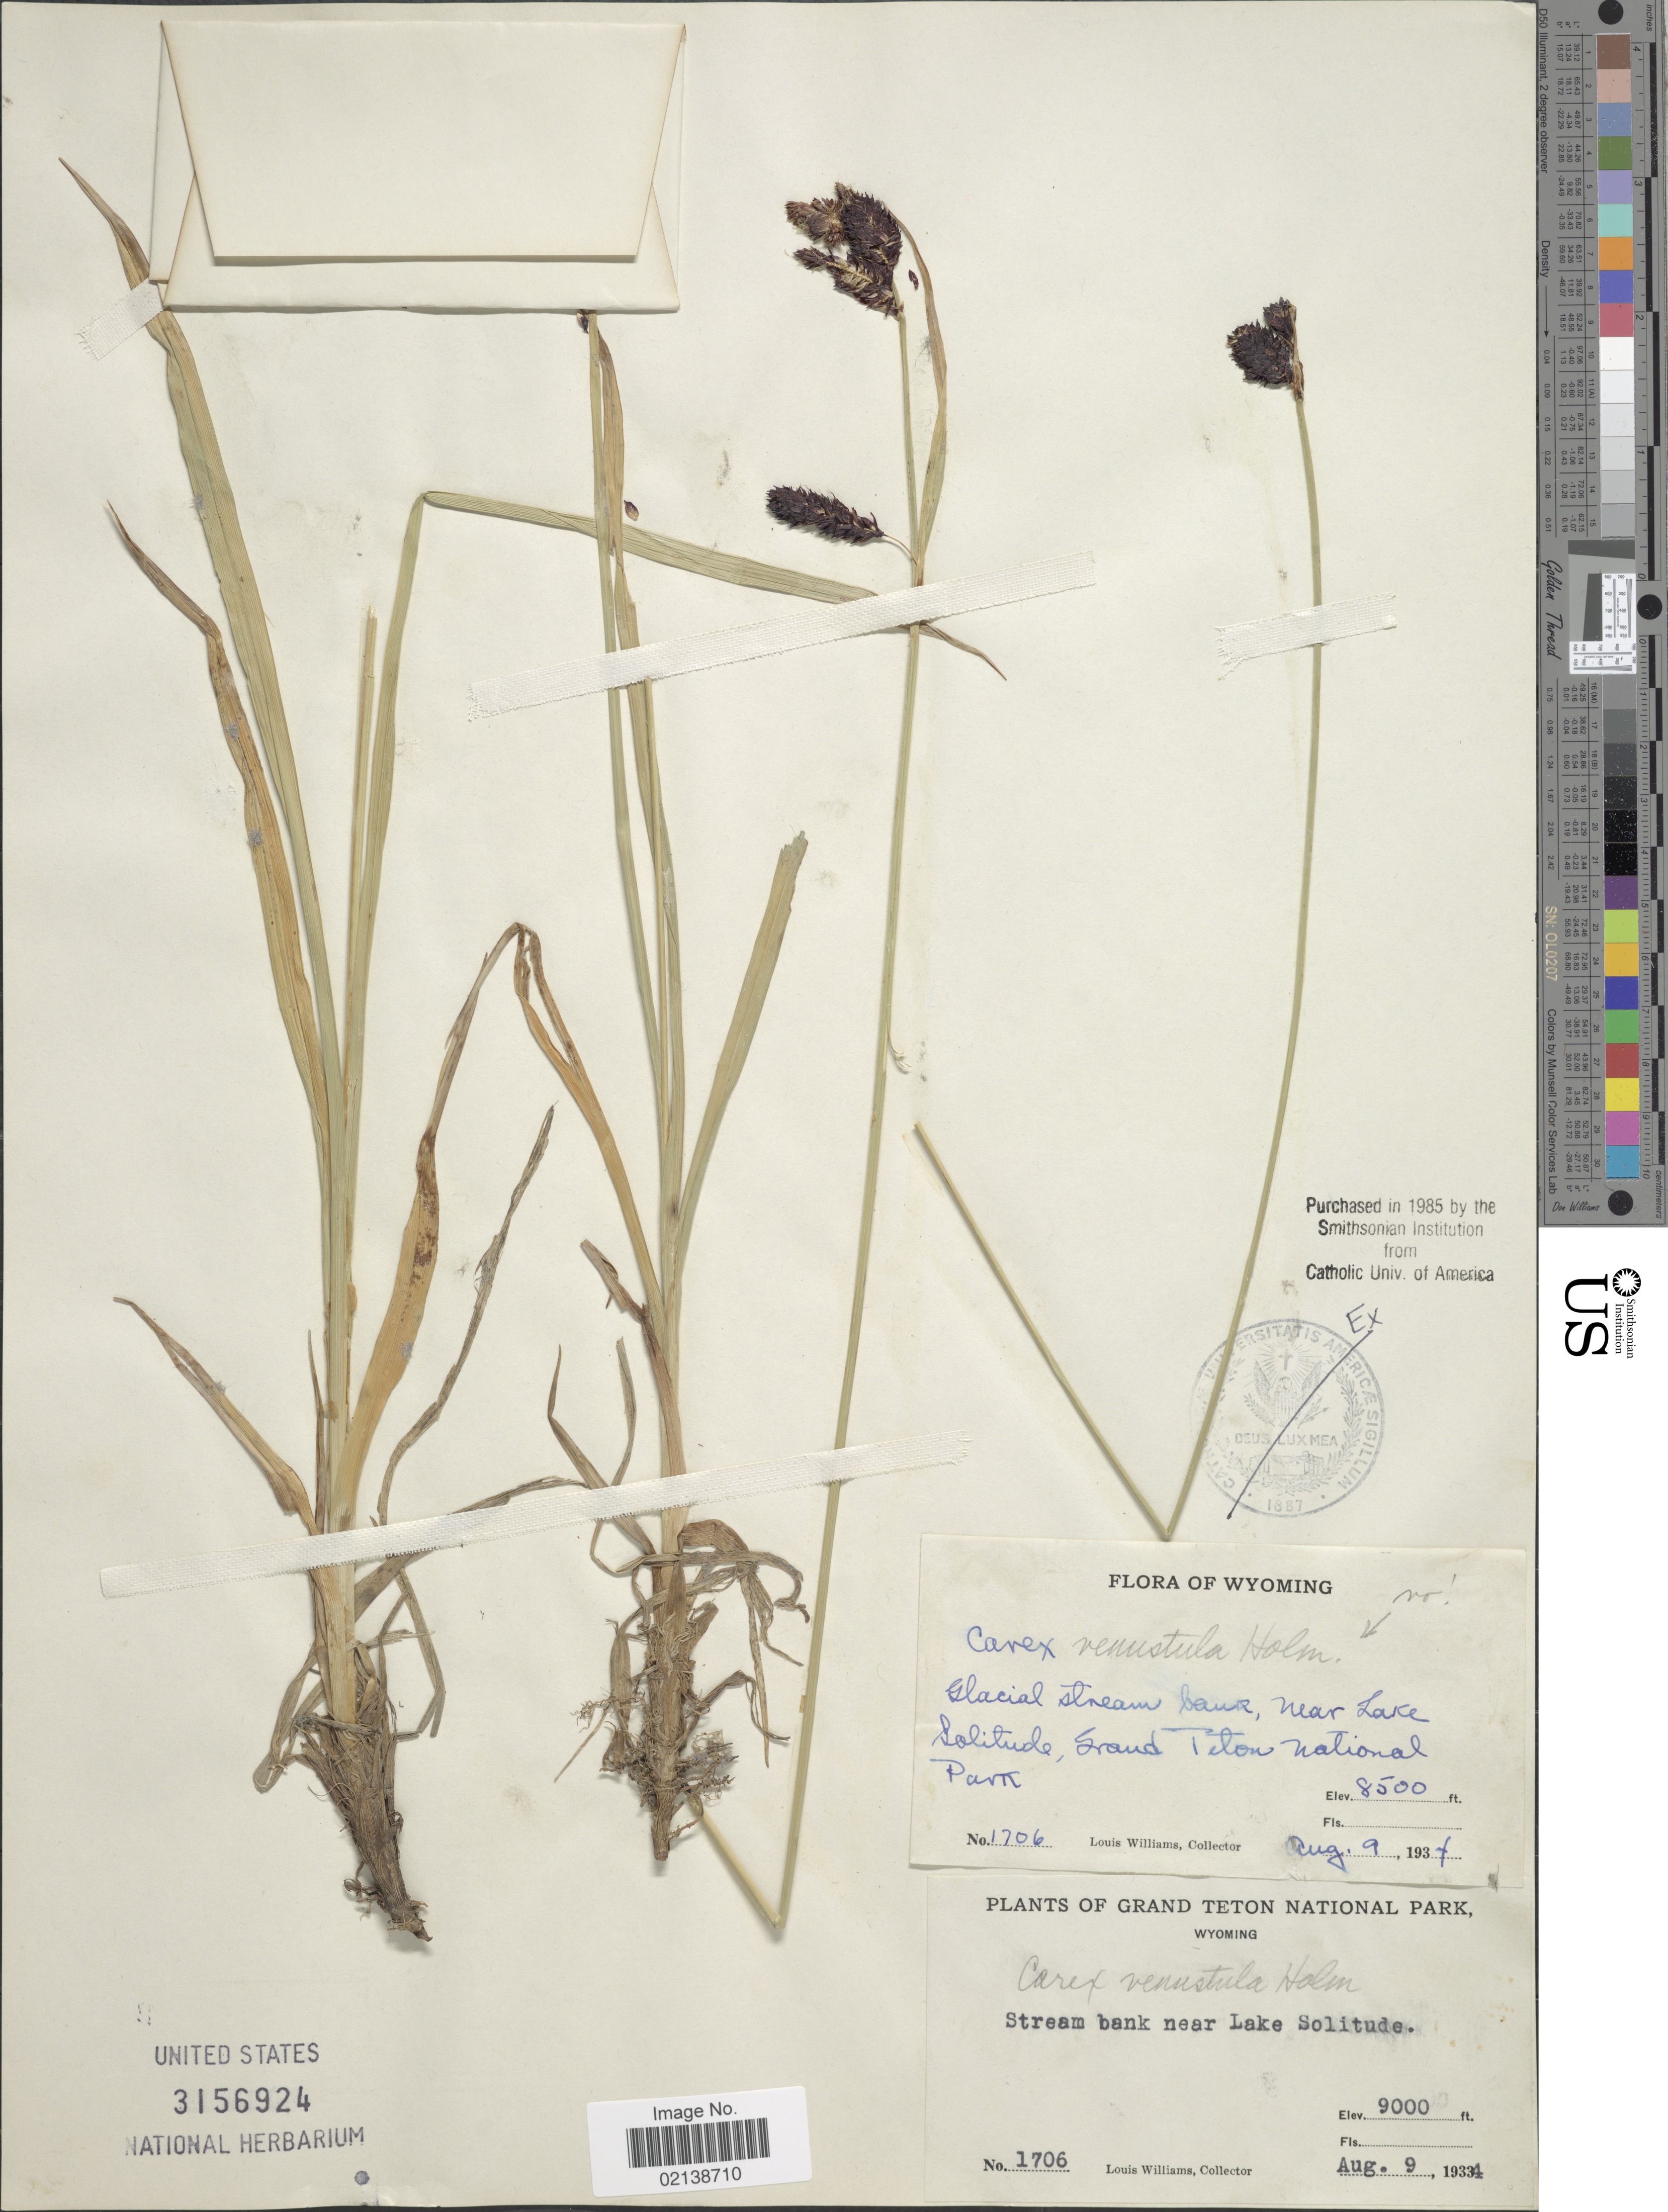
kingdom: Plantae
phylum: Tracheophyta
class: Liliopsida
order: Poales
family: Cyperaceae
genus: Carex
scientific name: Carex paysonis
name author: Clokey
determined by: Murray, D. F.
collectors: L. O. Williams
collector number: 1706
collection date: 1934-08-09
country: United States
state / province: Wyoming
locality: Grand Teton National Park, Stream bank near Lake Solitude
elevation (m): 2743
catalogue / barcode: US 3156924